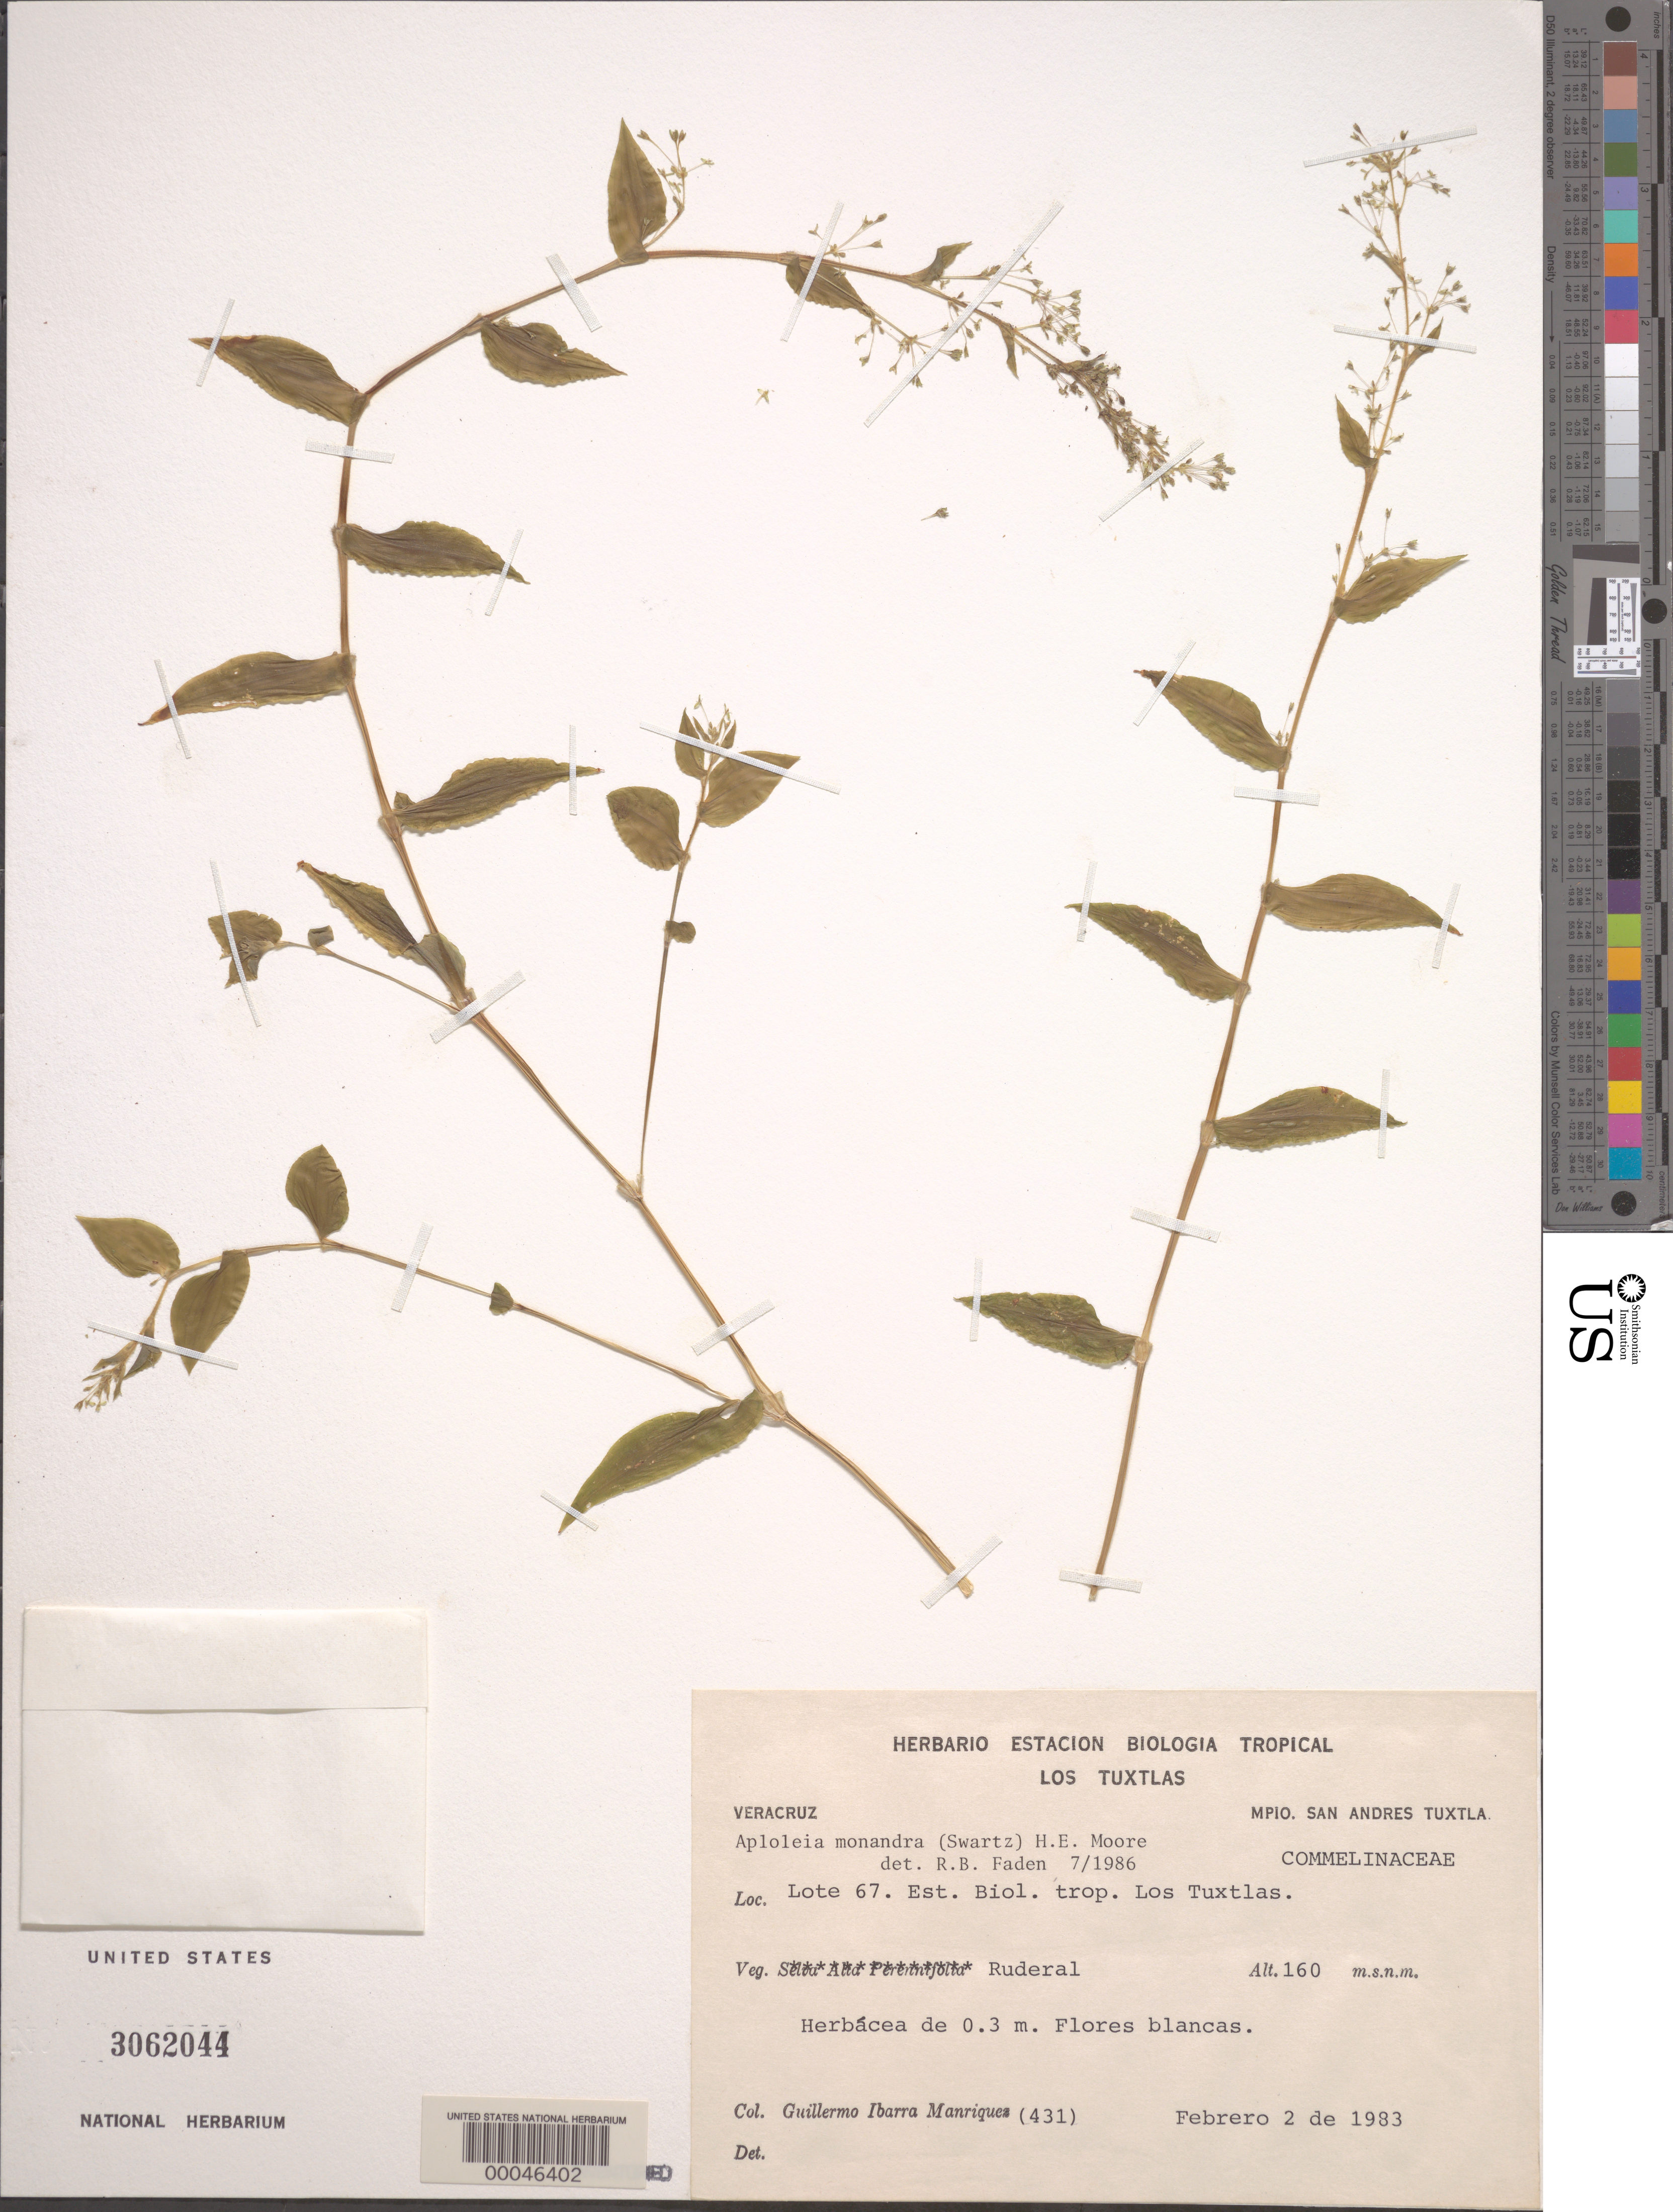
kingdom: Plantae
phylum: Tracheophyta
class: Liliopsida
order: Commelinales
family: Commelinaceae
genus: Callisia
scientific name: Callisia monandra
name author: (Sw.) Schult. & Schult. f.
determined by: Faden, Robert B., (US), Smithsonian Institution - National Museum of Natural History (UNITED STATES)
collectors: G. Manriquez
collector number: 431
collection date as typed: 02 Feb 1983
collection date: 1983-02-02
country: Mexico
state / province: Veracruz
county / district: San Andrés Tuxtla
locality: Est. biol. trop. los tuxtlas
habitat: Ruderal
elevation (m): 160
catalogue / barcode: US 3062044